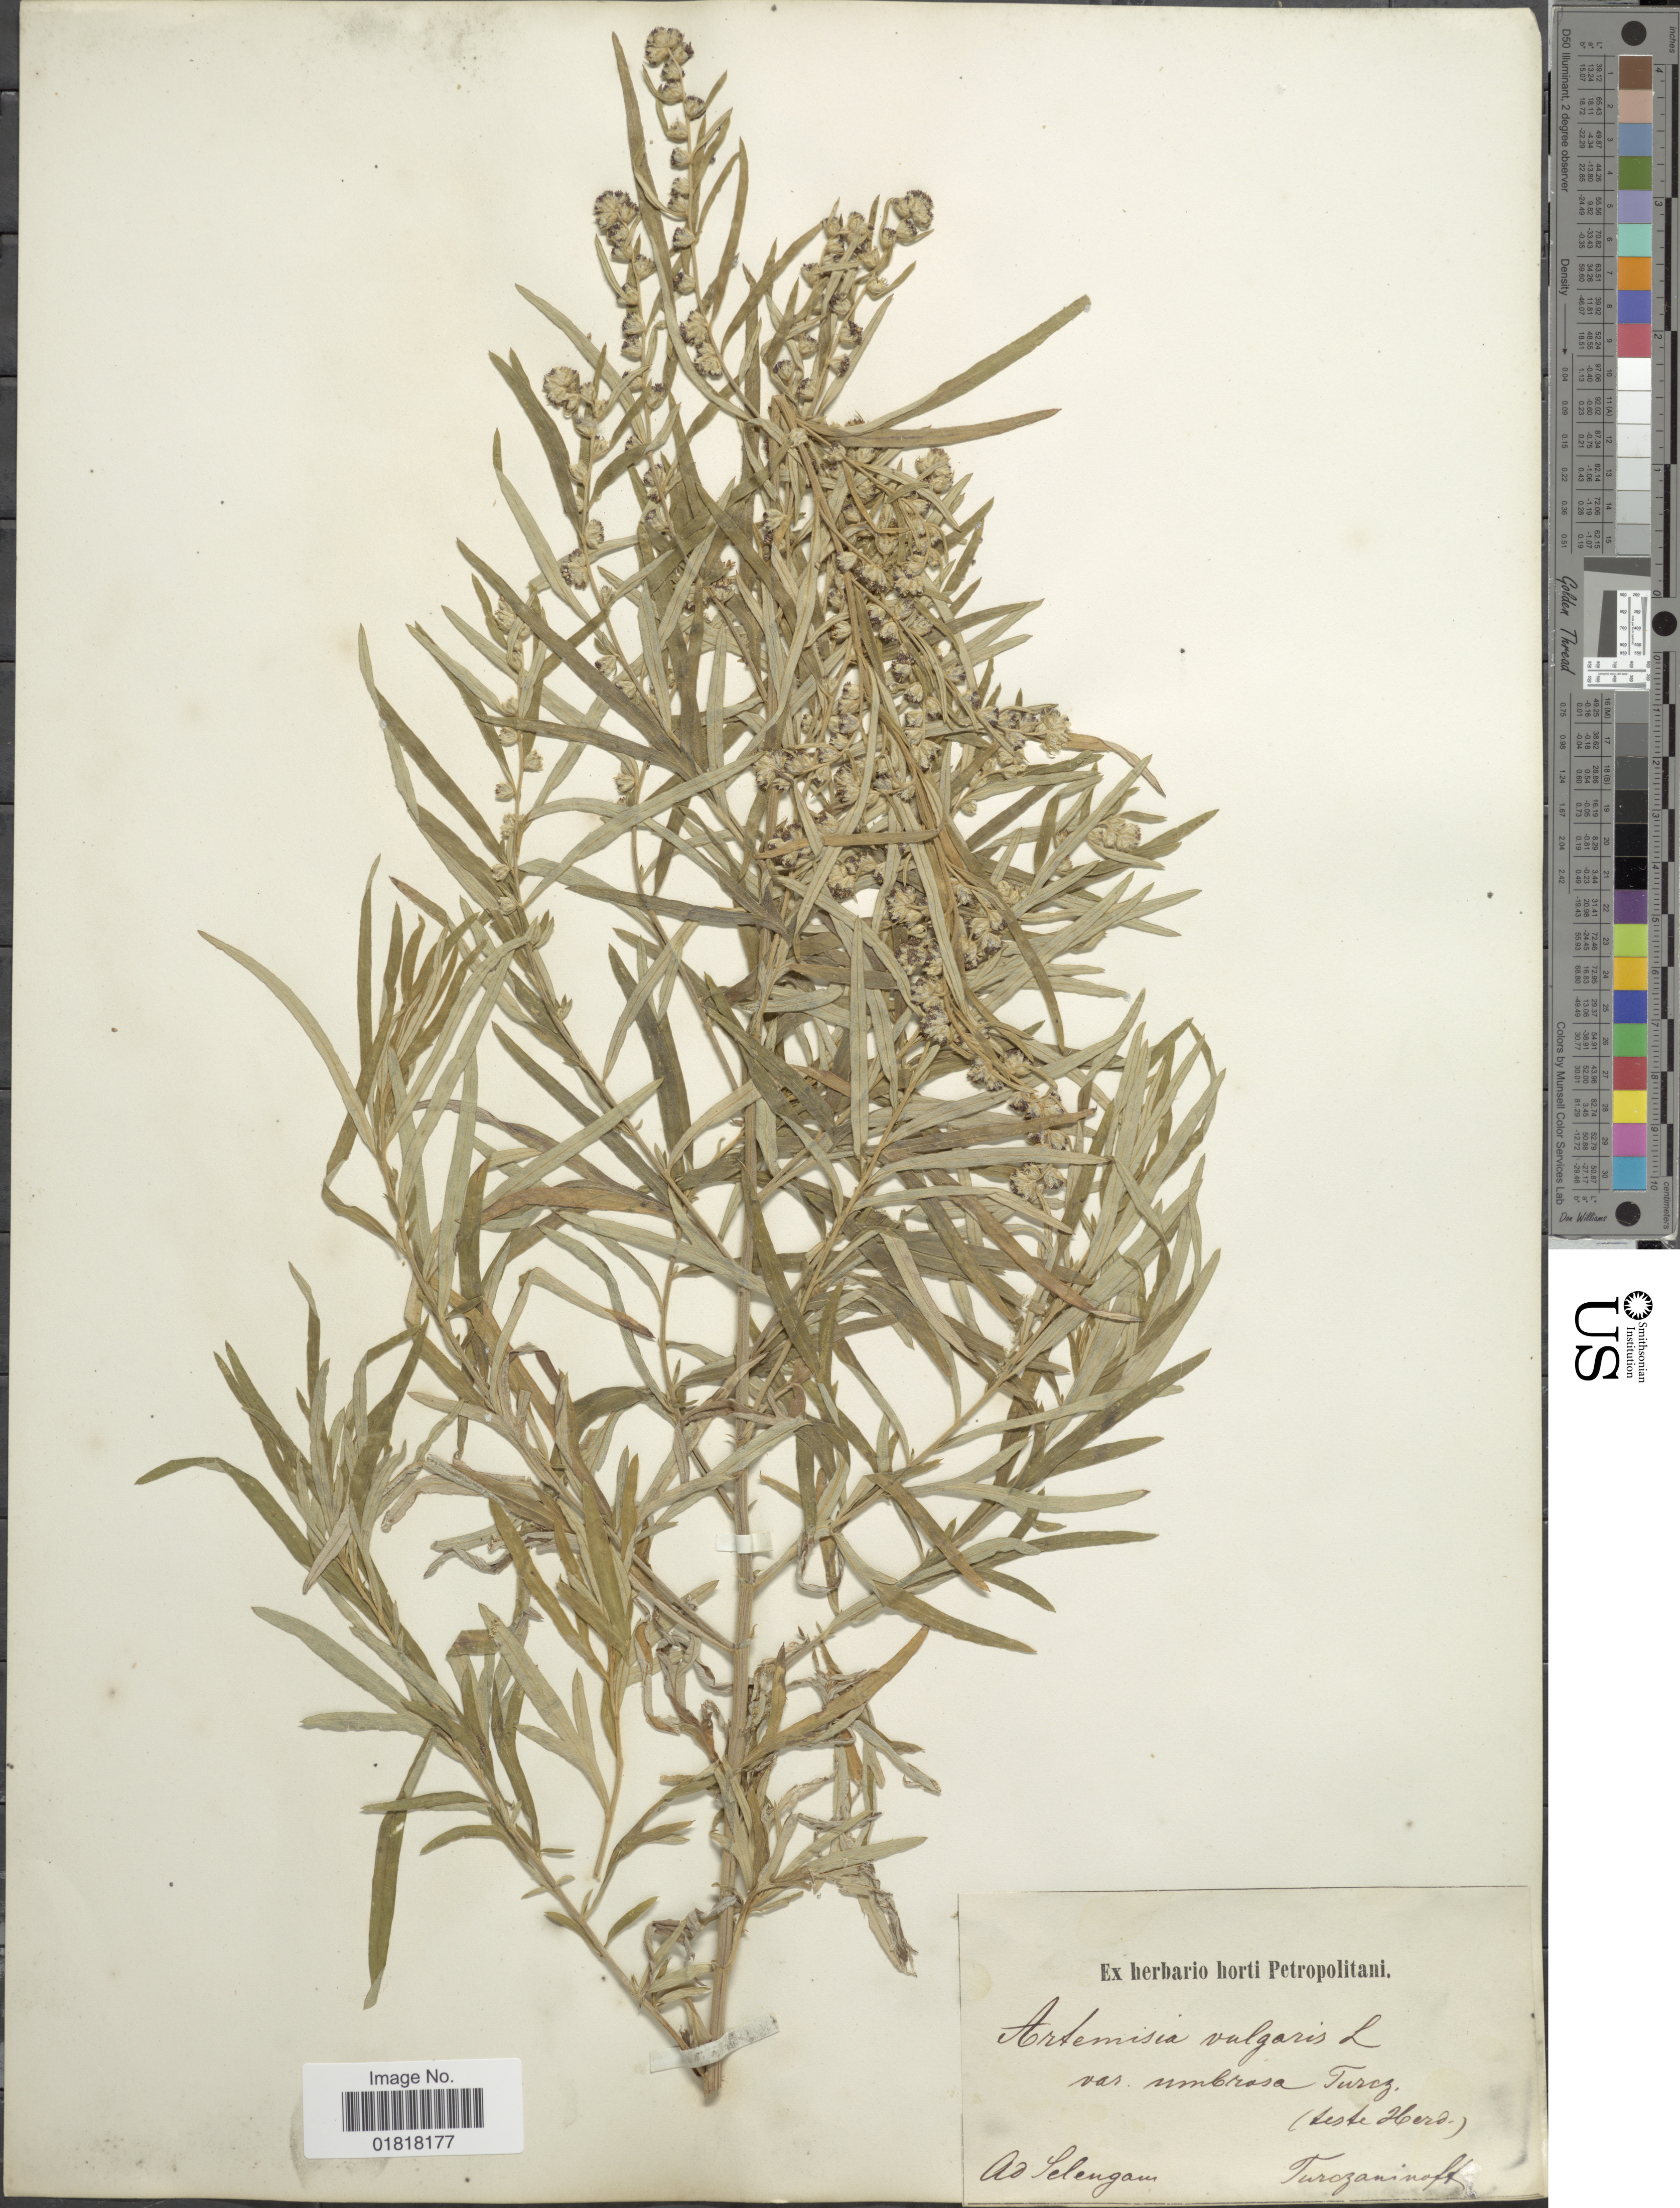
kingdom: Plantae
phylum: Tracheophyta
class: Magnoliopsida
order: Asterales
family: Asteraceae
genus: Artemisia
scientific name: Artemisia vulgaris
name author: L.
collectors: N. Turczaninow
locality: Var. umbrasa Turcz. (teste Herd), Ad Selengam [unsure placement] [interpreted]